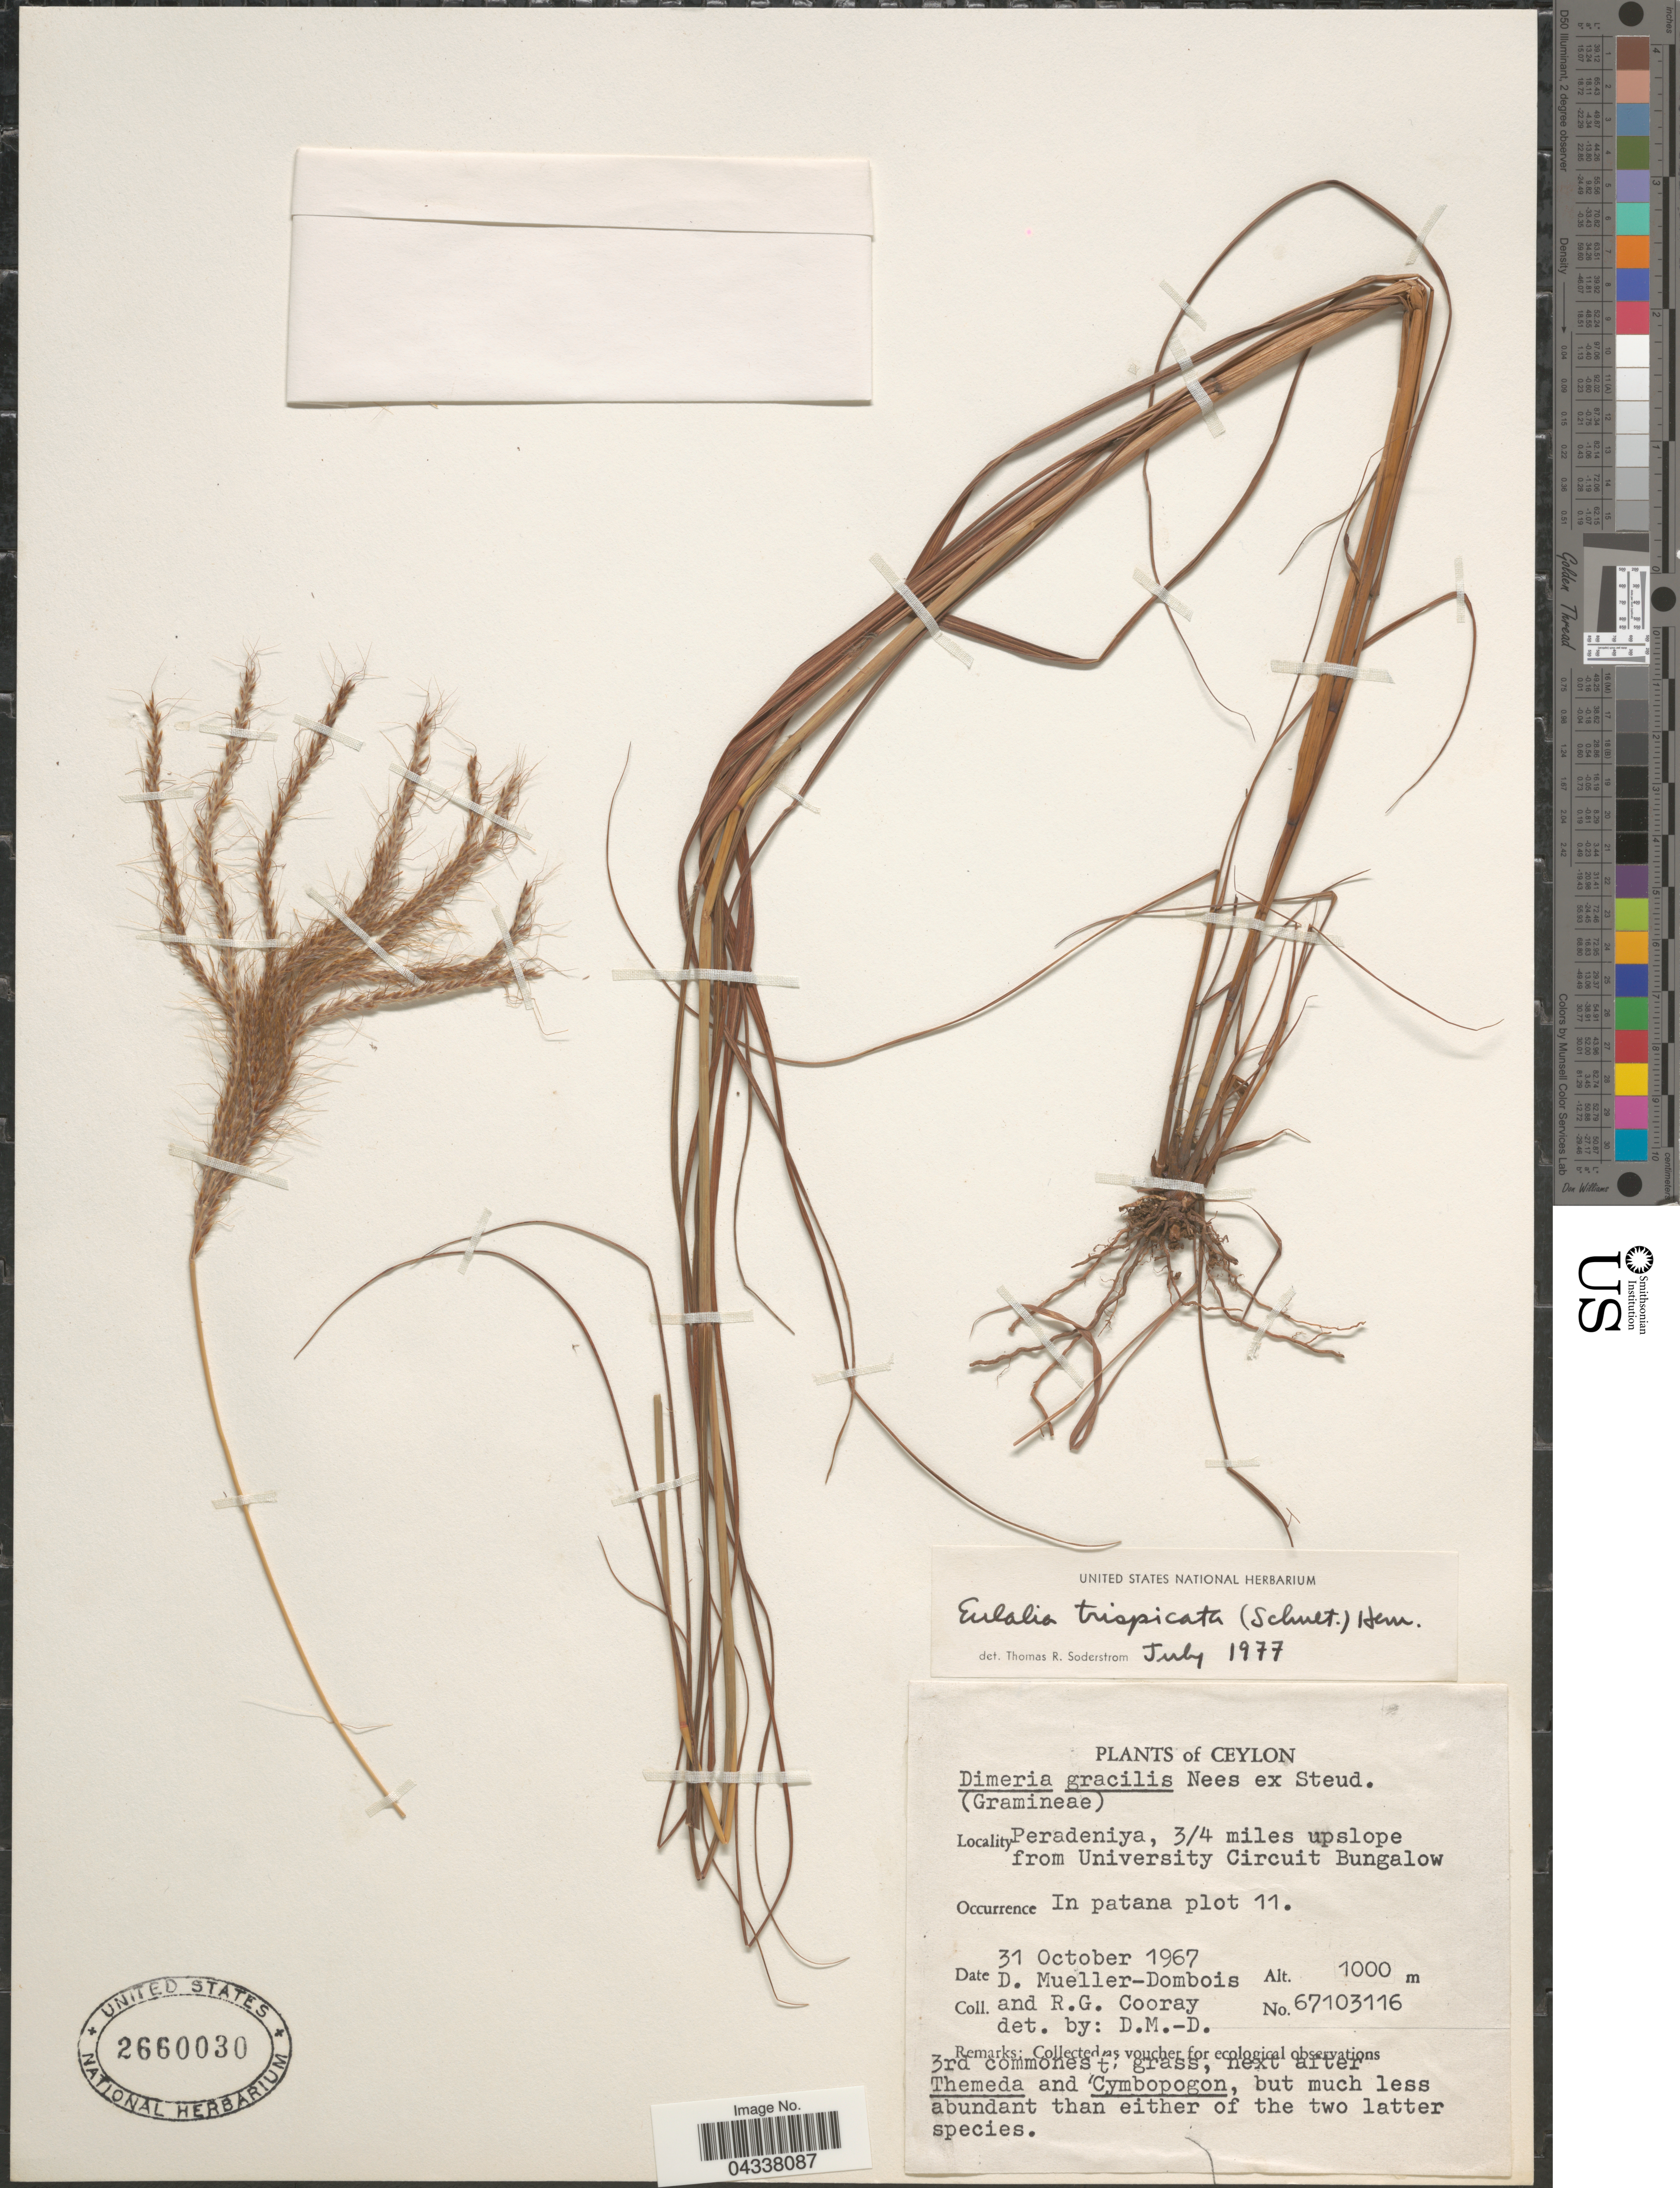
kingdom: Plantae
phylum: Tracheophyta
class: Liliopsida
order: Poales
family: Poaceae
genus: Pseudopogonatherum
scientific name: Pseudopogonatherum trispicatum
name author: (Schult.) Ohwi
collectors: D. Mueller-Dombois & R. Cooray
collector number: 67103116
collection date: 1967-10-31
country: Sri Lanka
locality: Ceylon. Peradeniya, ¾ miles upslope from University Circuit Bungalow. In patana plot 11.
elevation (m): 1000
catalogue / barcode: US 2660030